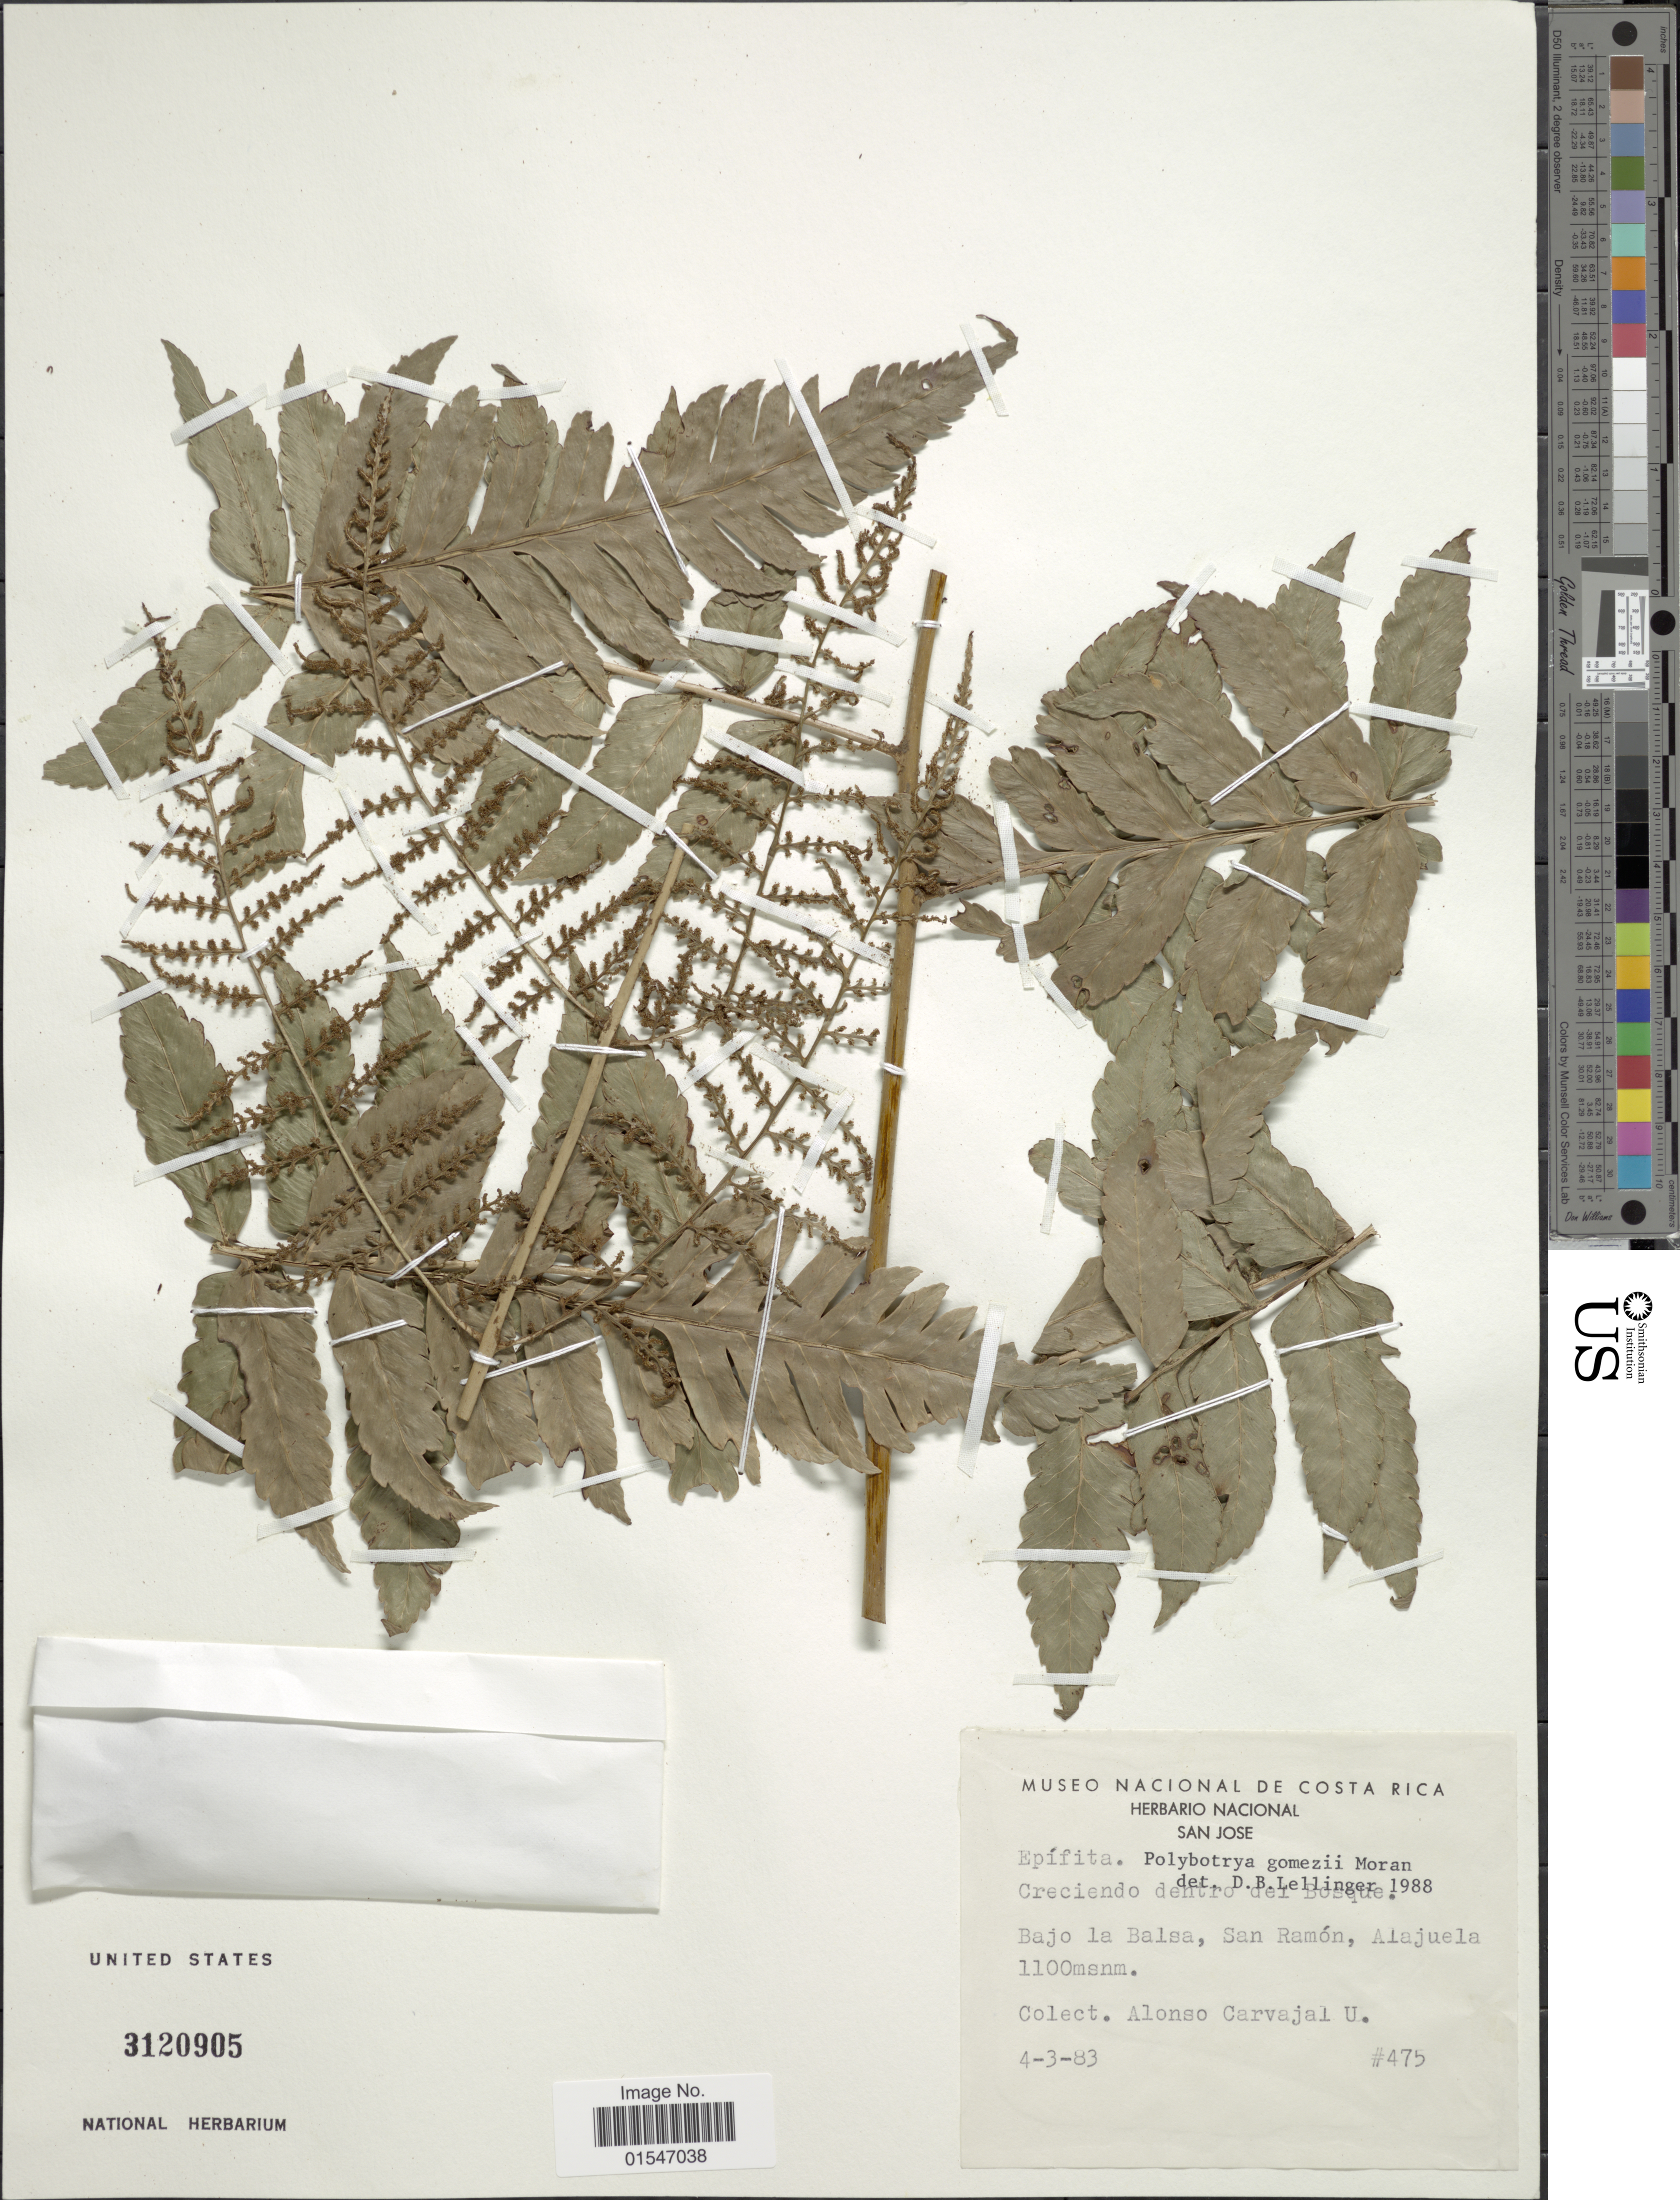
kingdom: Plantae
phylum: Tracheophyta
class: Polypodiopsida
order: Polypodiales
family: Dryopteridaceae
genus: Polybotrya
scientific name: Polybotrya gomezii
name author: R.C. Moran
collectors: A. Carvajal U.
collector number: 475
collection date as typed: Transcribed d/m/y: 4/3/83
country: Costa Rica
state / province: Alajuela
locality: Bajo la Balsa, San Ramon, Alajuela.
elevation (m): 1100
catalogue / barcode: US 3120905